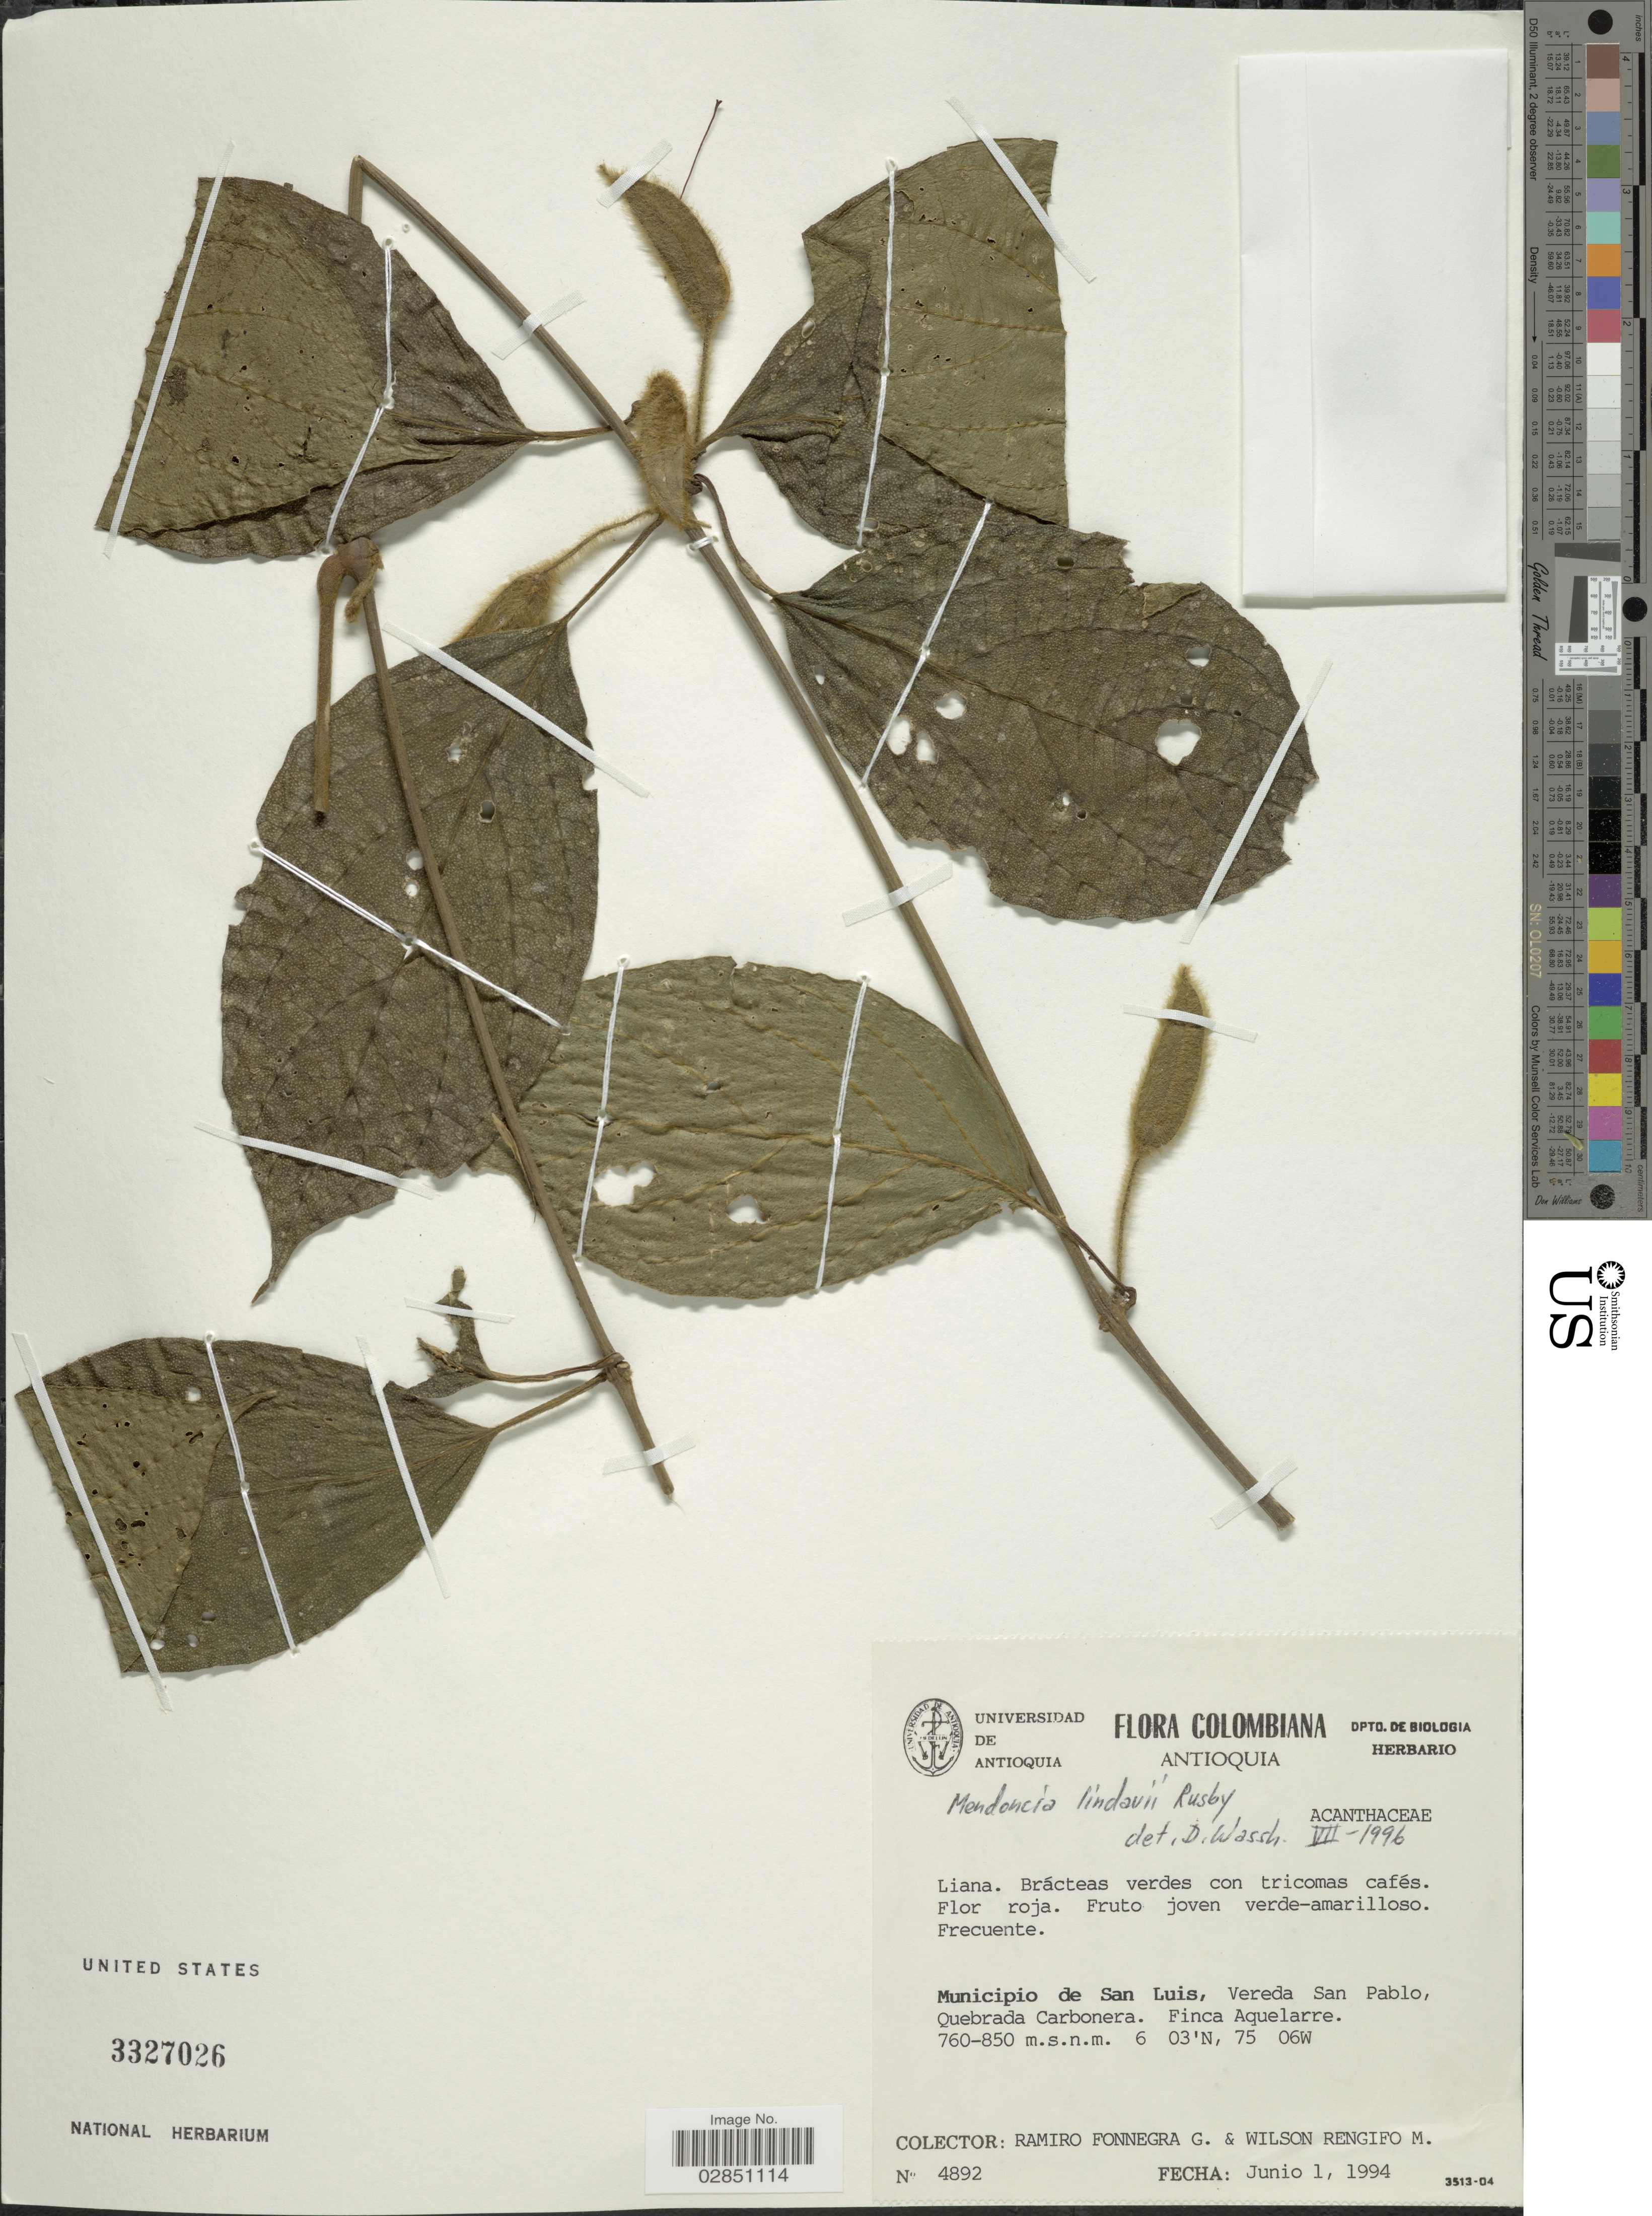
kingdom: Plantae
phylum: Tracheophyta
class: Magnoliopsida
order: Lamiales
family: Acanthaceae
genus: Mendoncia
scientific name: Mendoncia lindavii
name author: Rusby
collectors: R. Fonnegra G. & W. Rengifo M.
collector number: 4892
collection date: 1994-06-01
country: Colombia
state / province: Antioquia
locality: Municipio de San Luis, Vereda San Pablo, Quebrada Carbonera, Finca Aquellare.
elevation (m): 760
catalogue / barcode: US 3327026